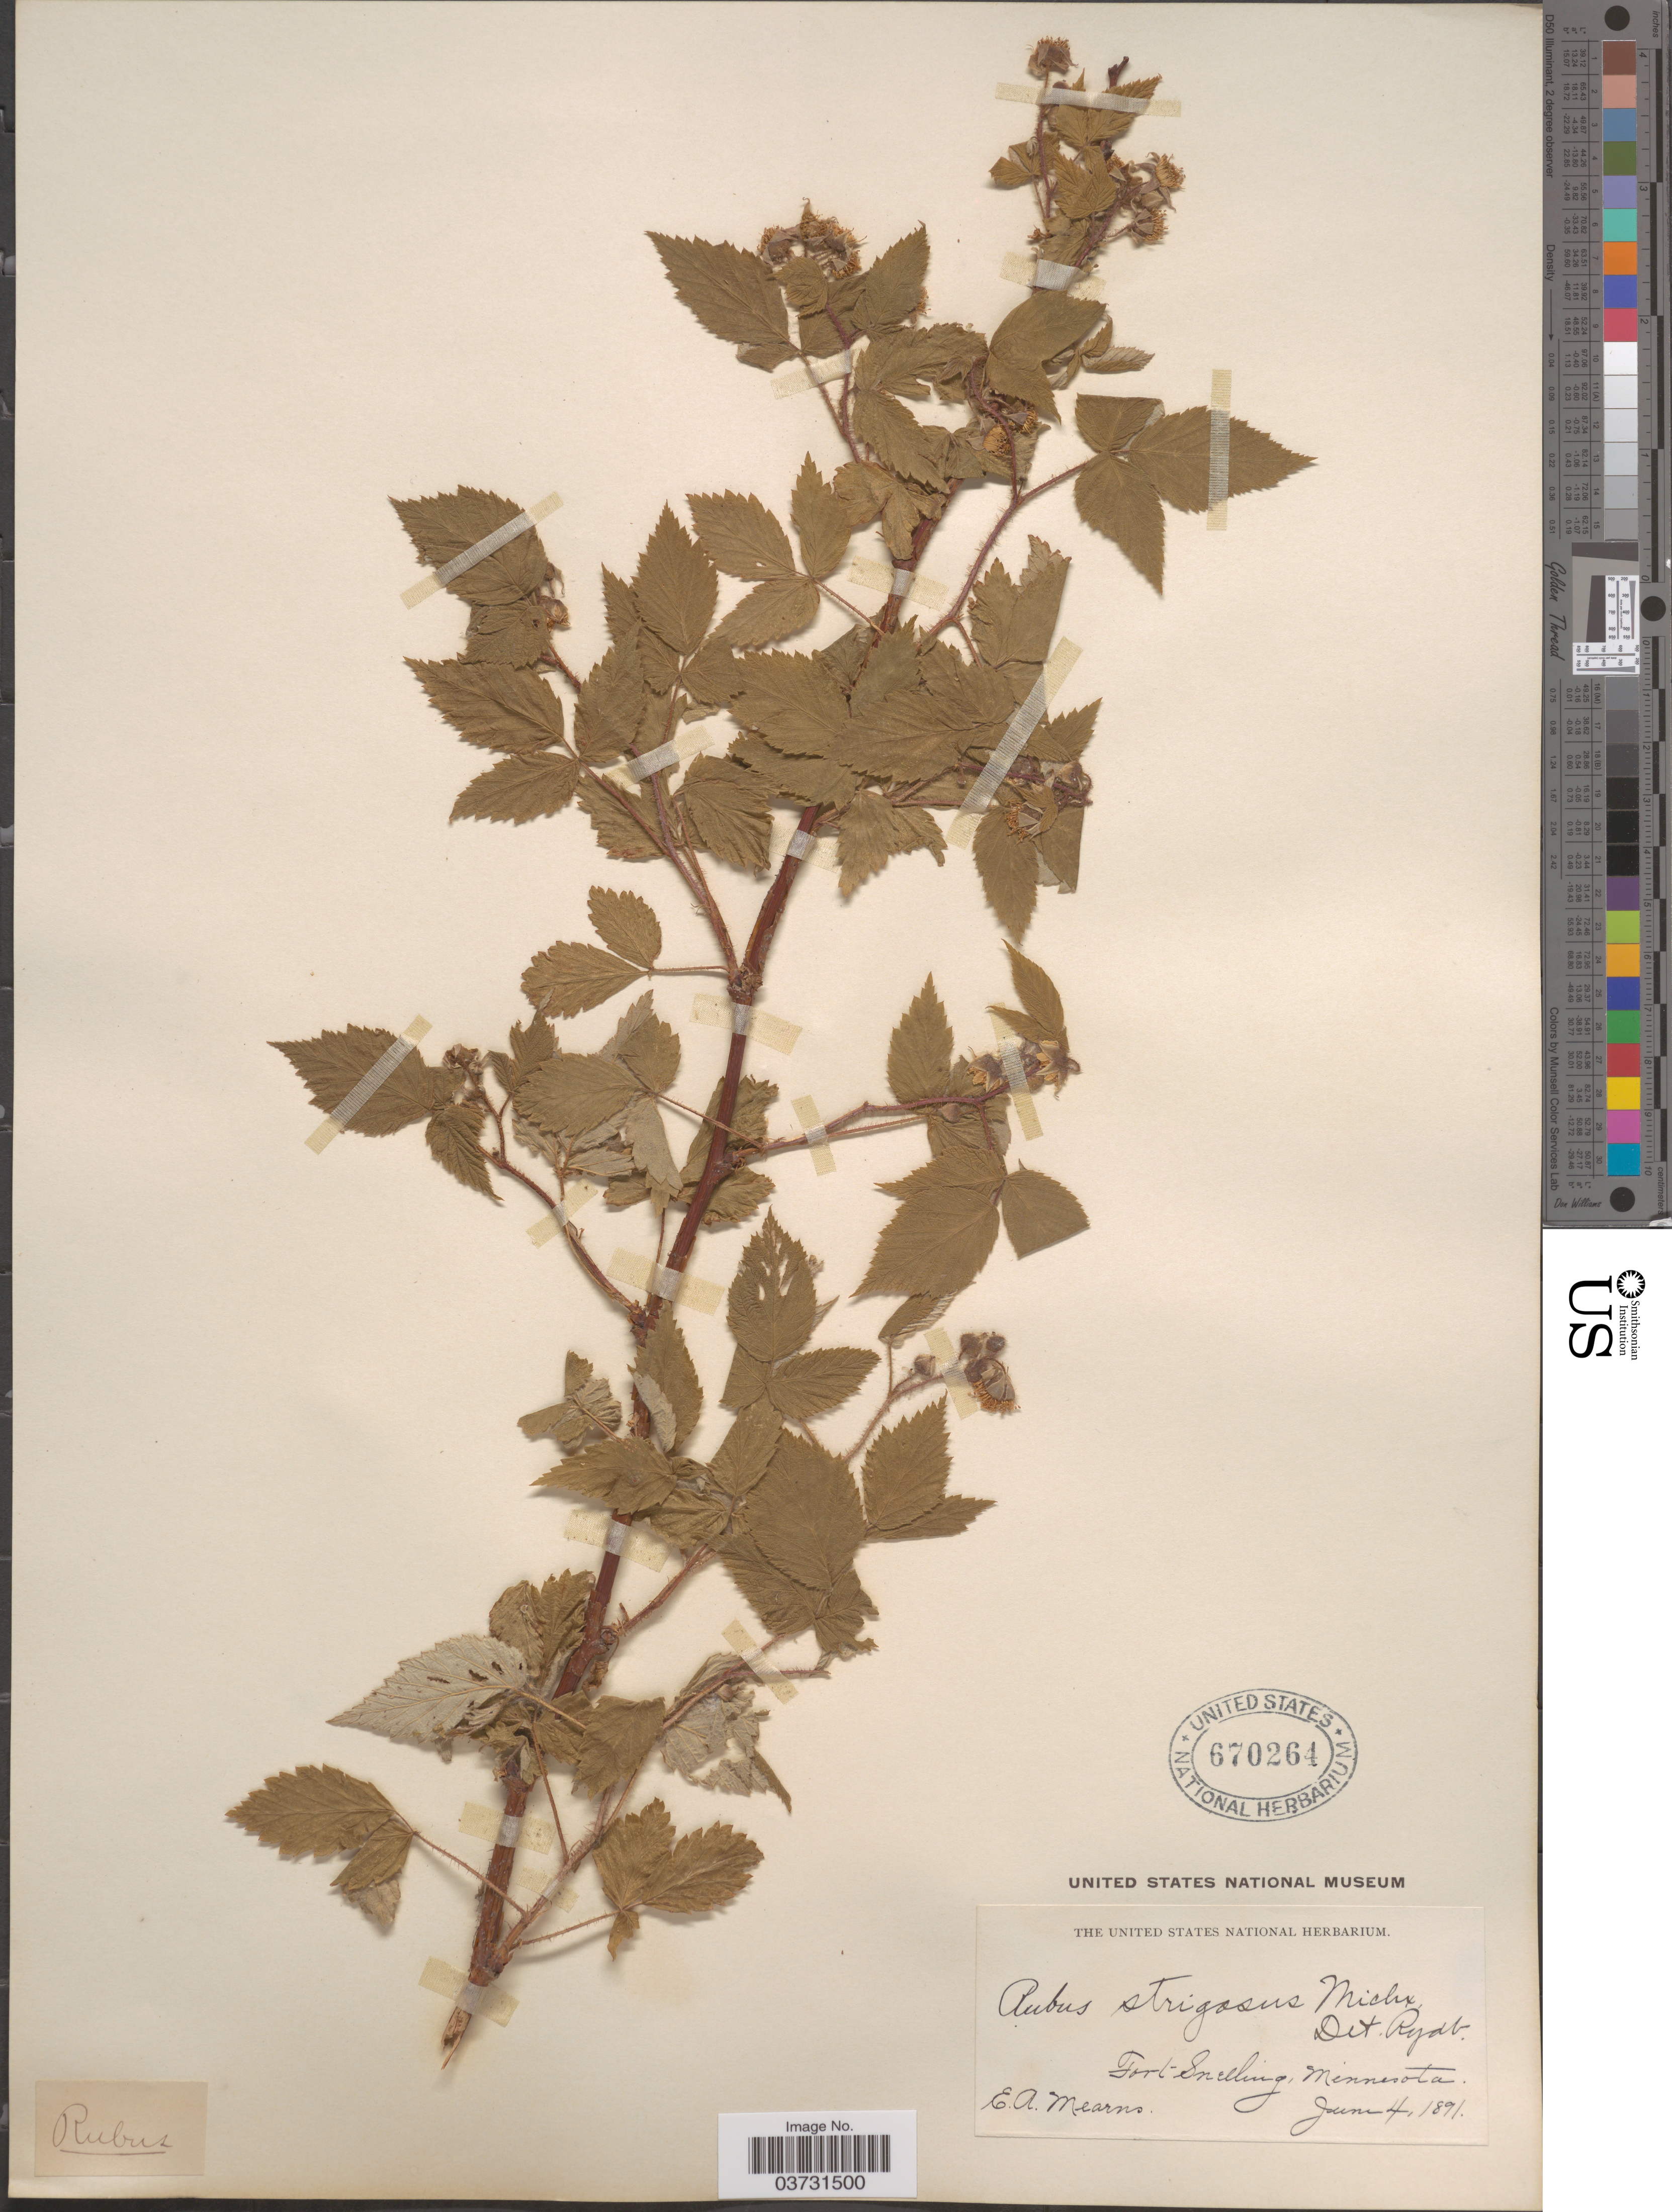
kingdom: Plantae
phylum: Tracheophyta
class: Magnoliopsida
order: Rosales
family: Rosaceae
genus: Rubus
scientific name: Rubus strigosus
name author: Michx.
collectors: E. A. Mearns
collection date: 1891-06-04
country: United States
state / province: Minnesota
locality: Fort Snelling.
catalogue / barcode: US 670264